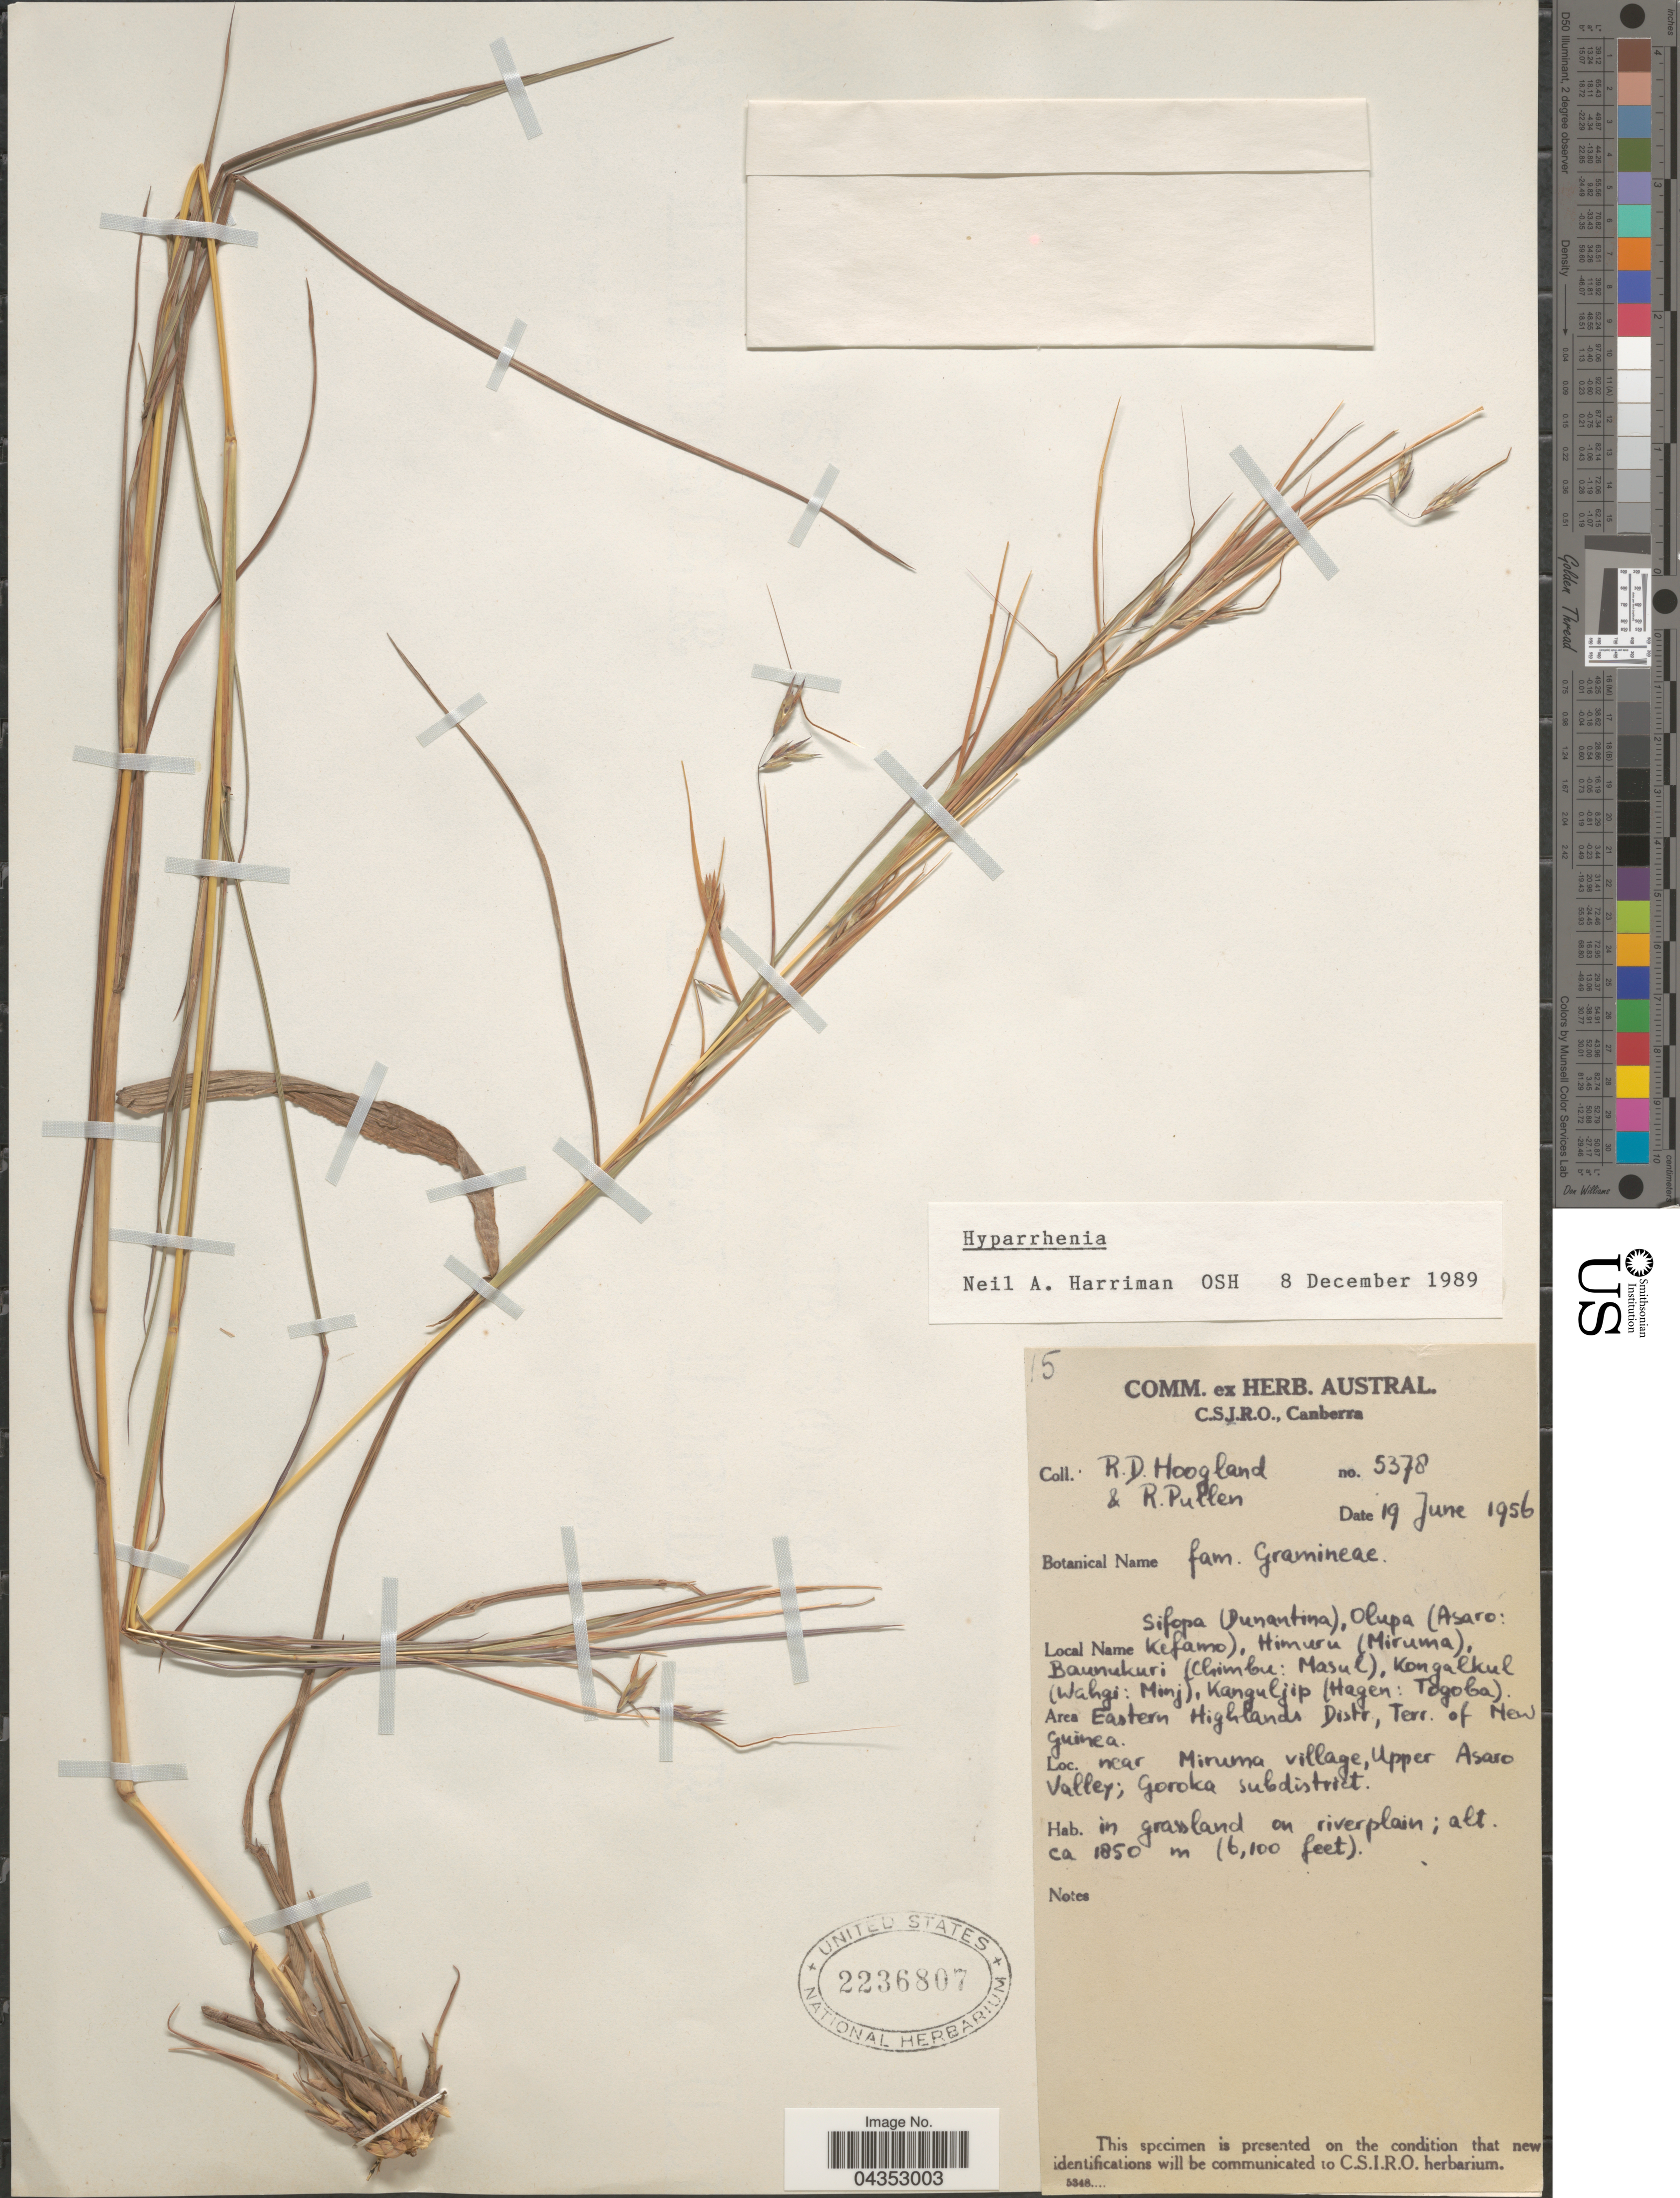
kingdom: Plantae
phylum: Tracheophyta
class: Liliopsida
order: Poales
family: Poaceae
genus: Hyparrhenia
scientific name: Hyparrhenia sp.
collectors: R. D. Hoogland & R. Pullen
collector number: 5378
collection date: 1956-06-19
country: Papua New Guinea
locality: Area Eastern Highlands Distr., Terr. of New Guinea. Near Miruma village, Upper Asaro Valley; Goroka subdistrict. In grassland on riverplain.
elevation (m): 1850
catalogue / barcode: US 2236807